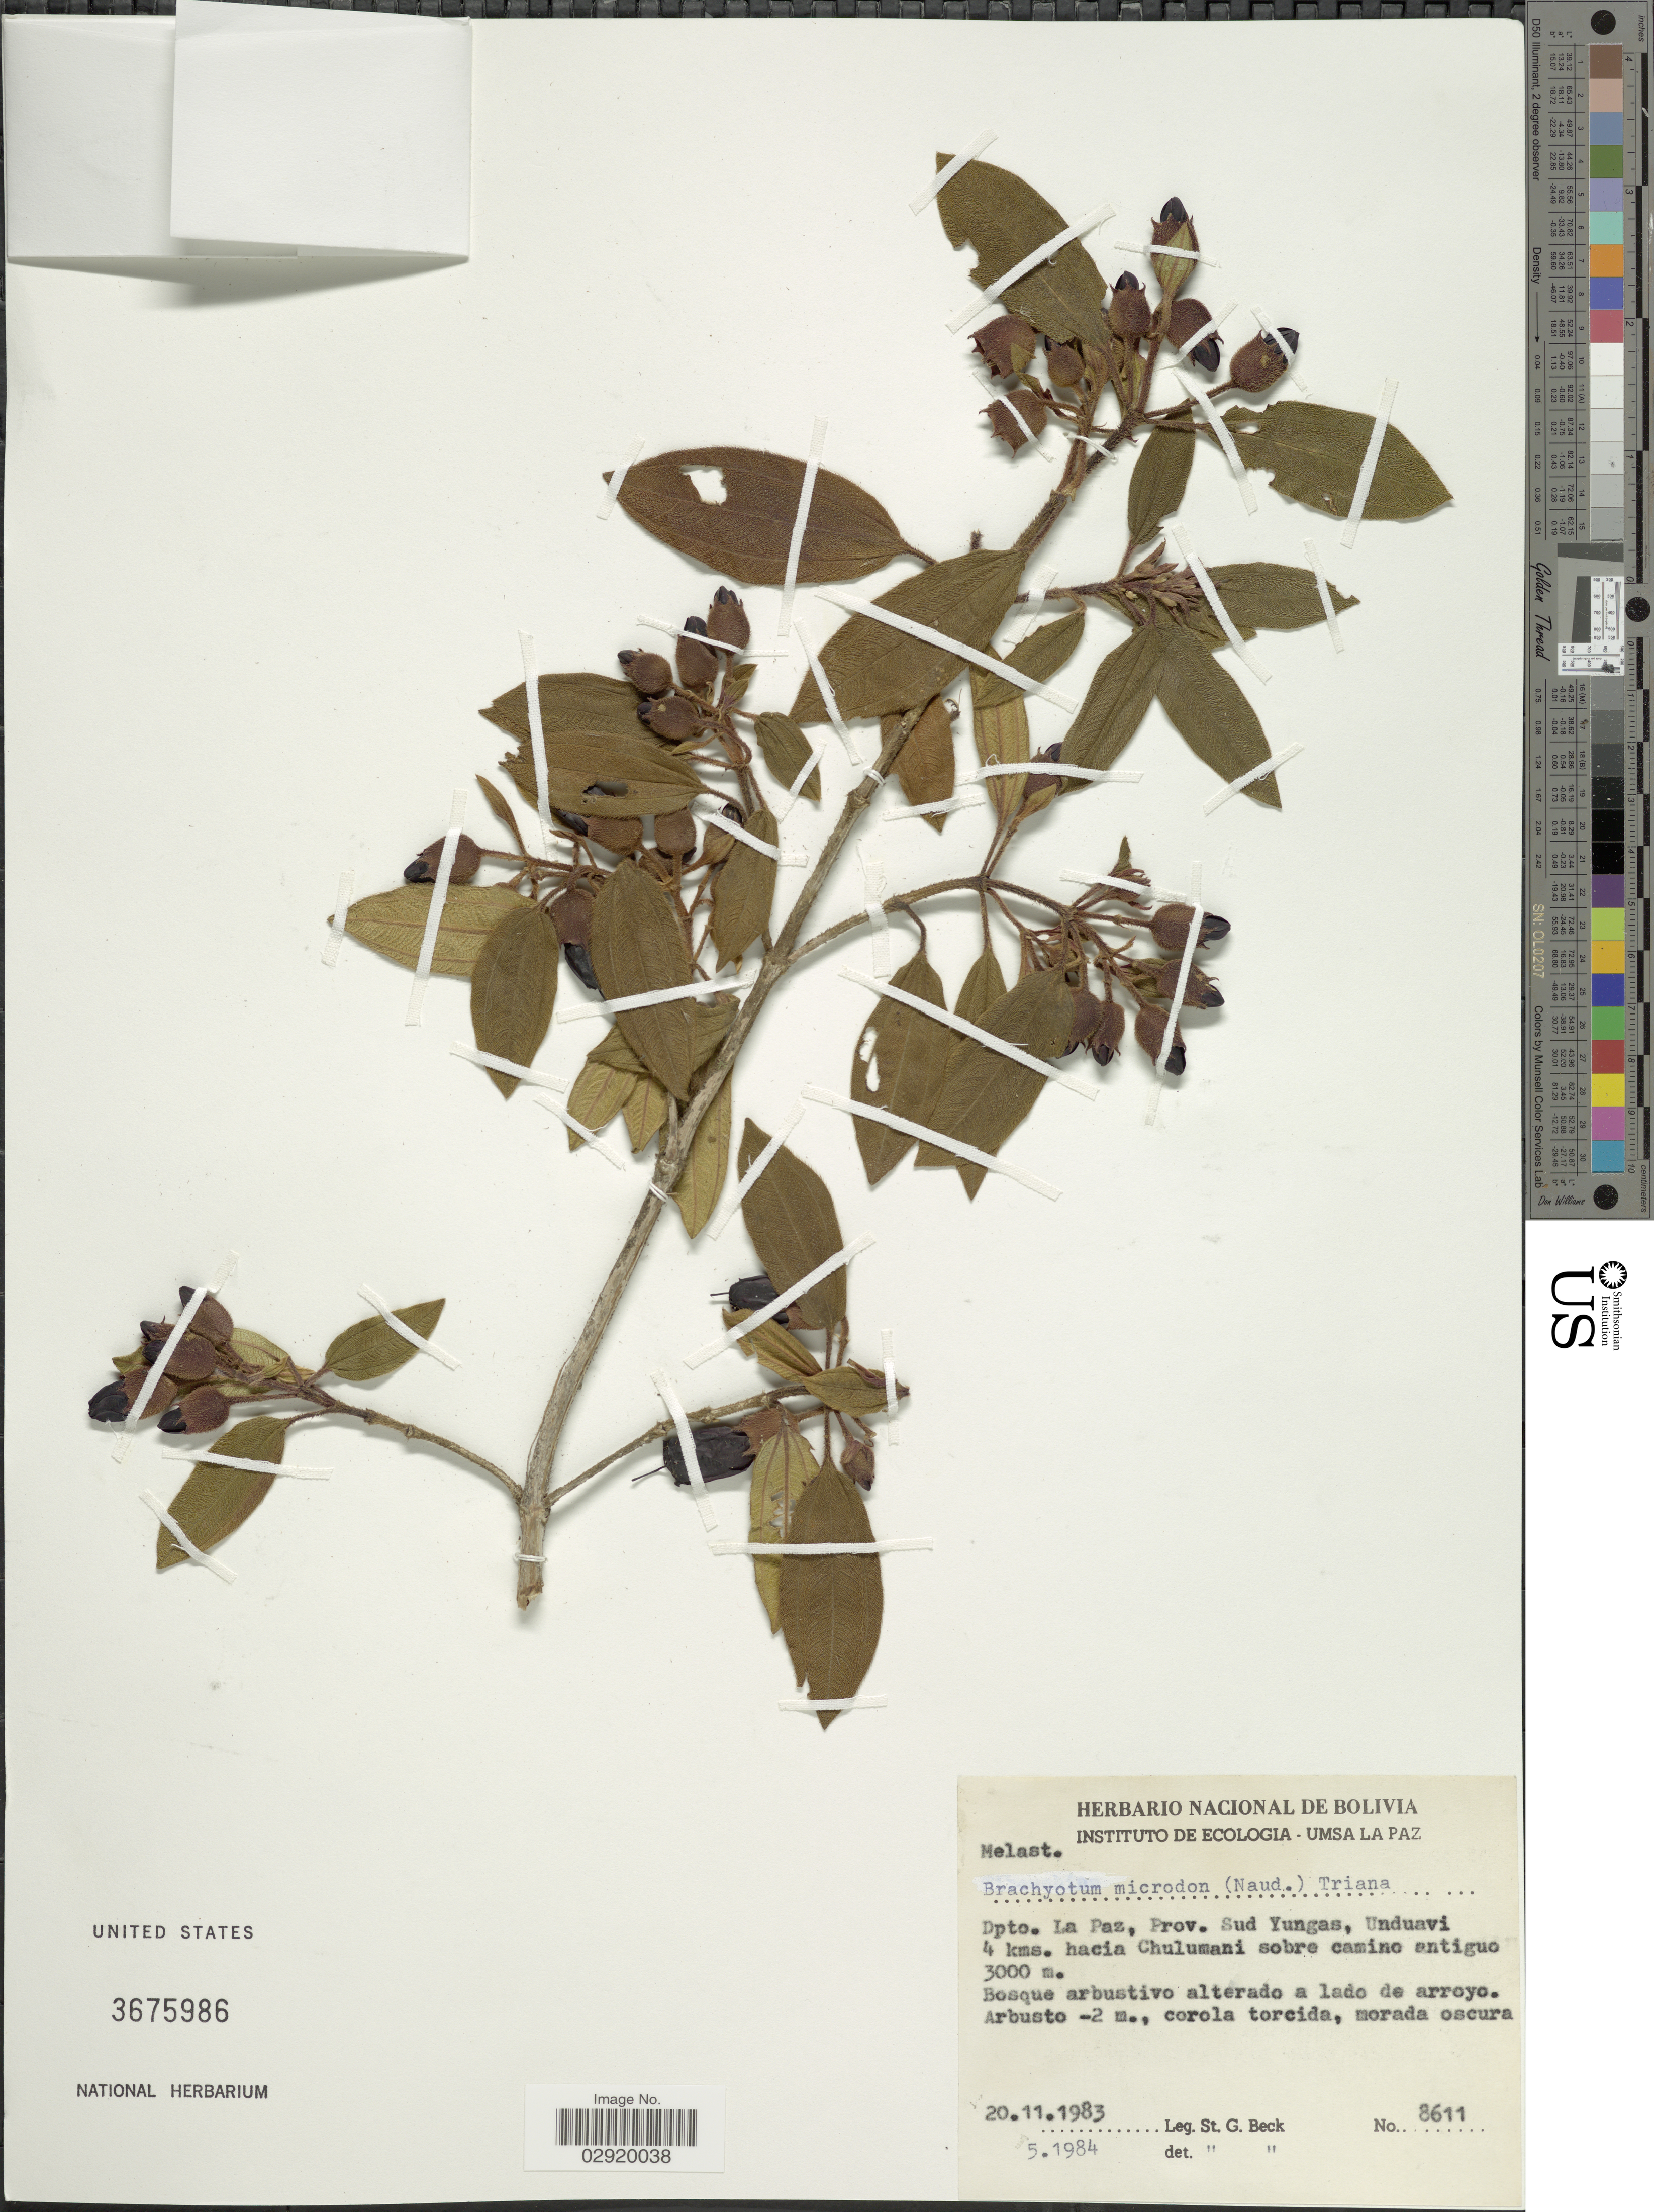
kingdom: Plantae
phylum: Tracheophyta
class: Magnoliopsida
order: Myrtales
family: Melastomataceae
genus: Brachyotum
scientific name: Brachyotum microdon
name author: (Naudin) Triana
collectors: S. G. Beck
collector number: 8611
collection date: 1983-11-20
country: Bolivia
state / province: La Paz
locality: Dpto. La Paz, Prov. Sud Yungas, Unduavi 4 kms. hacia Chulumani sobre camino antiguo.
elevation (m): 3000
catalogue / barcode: US 3675986